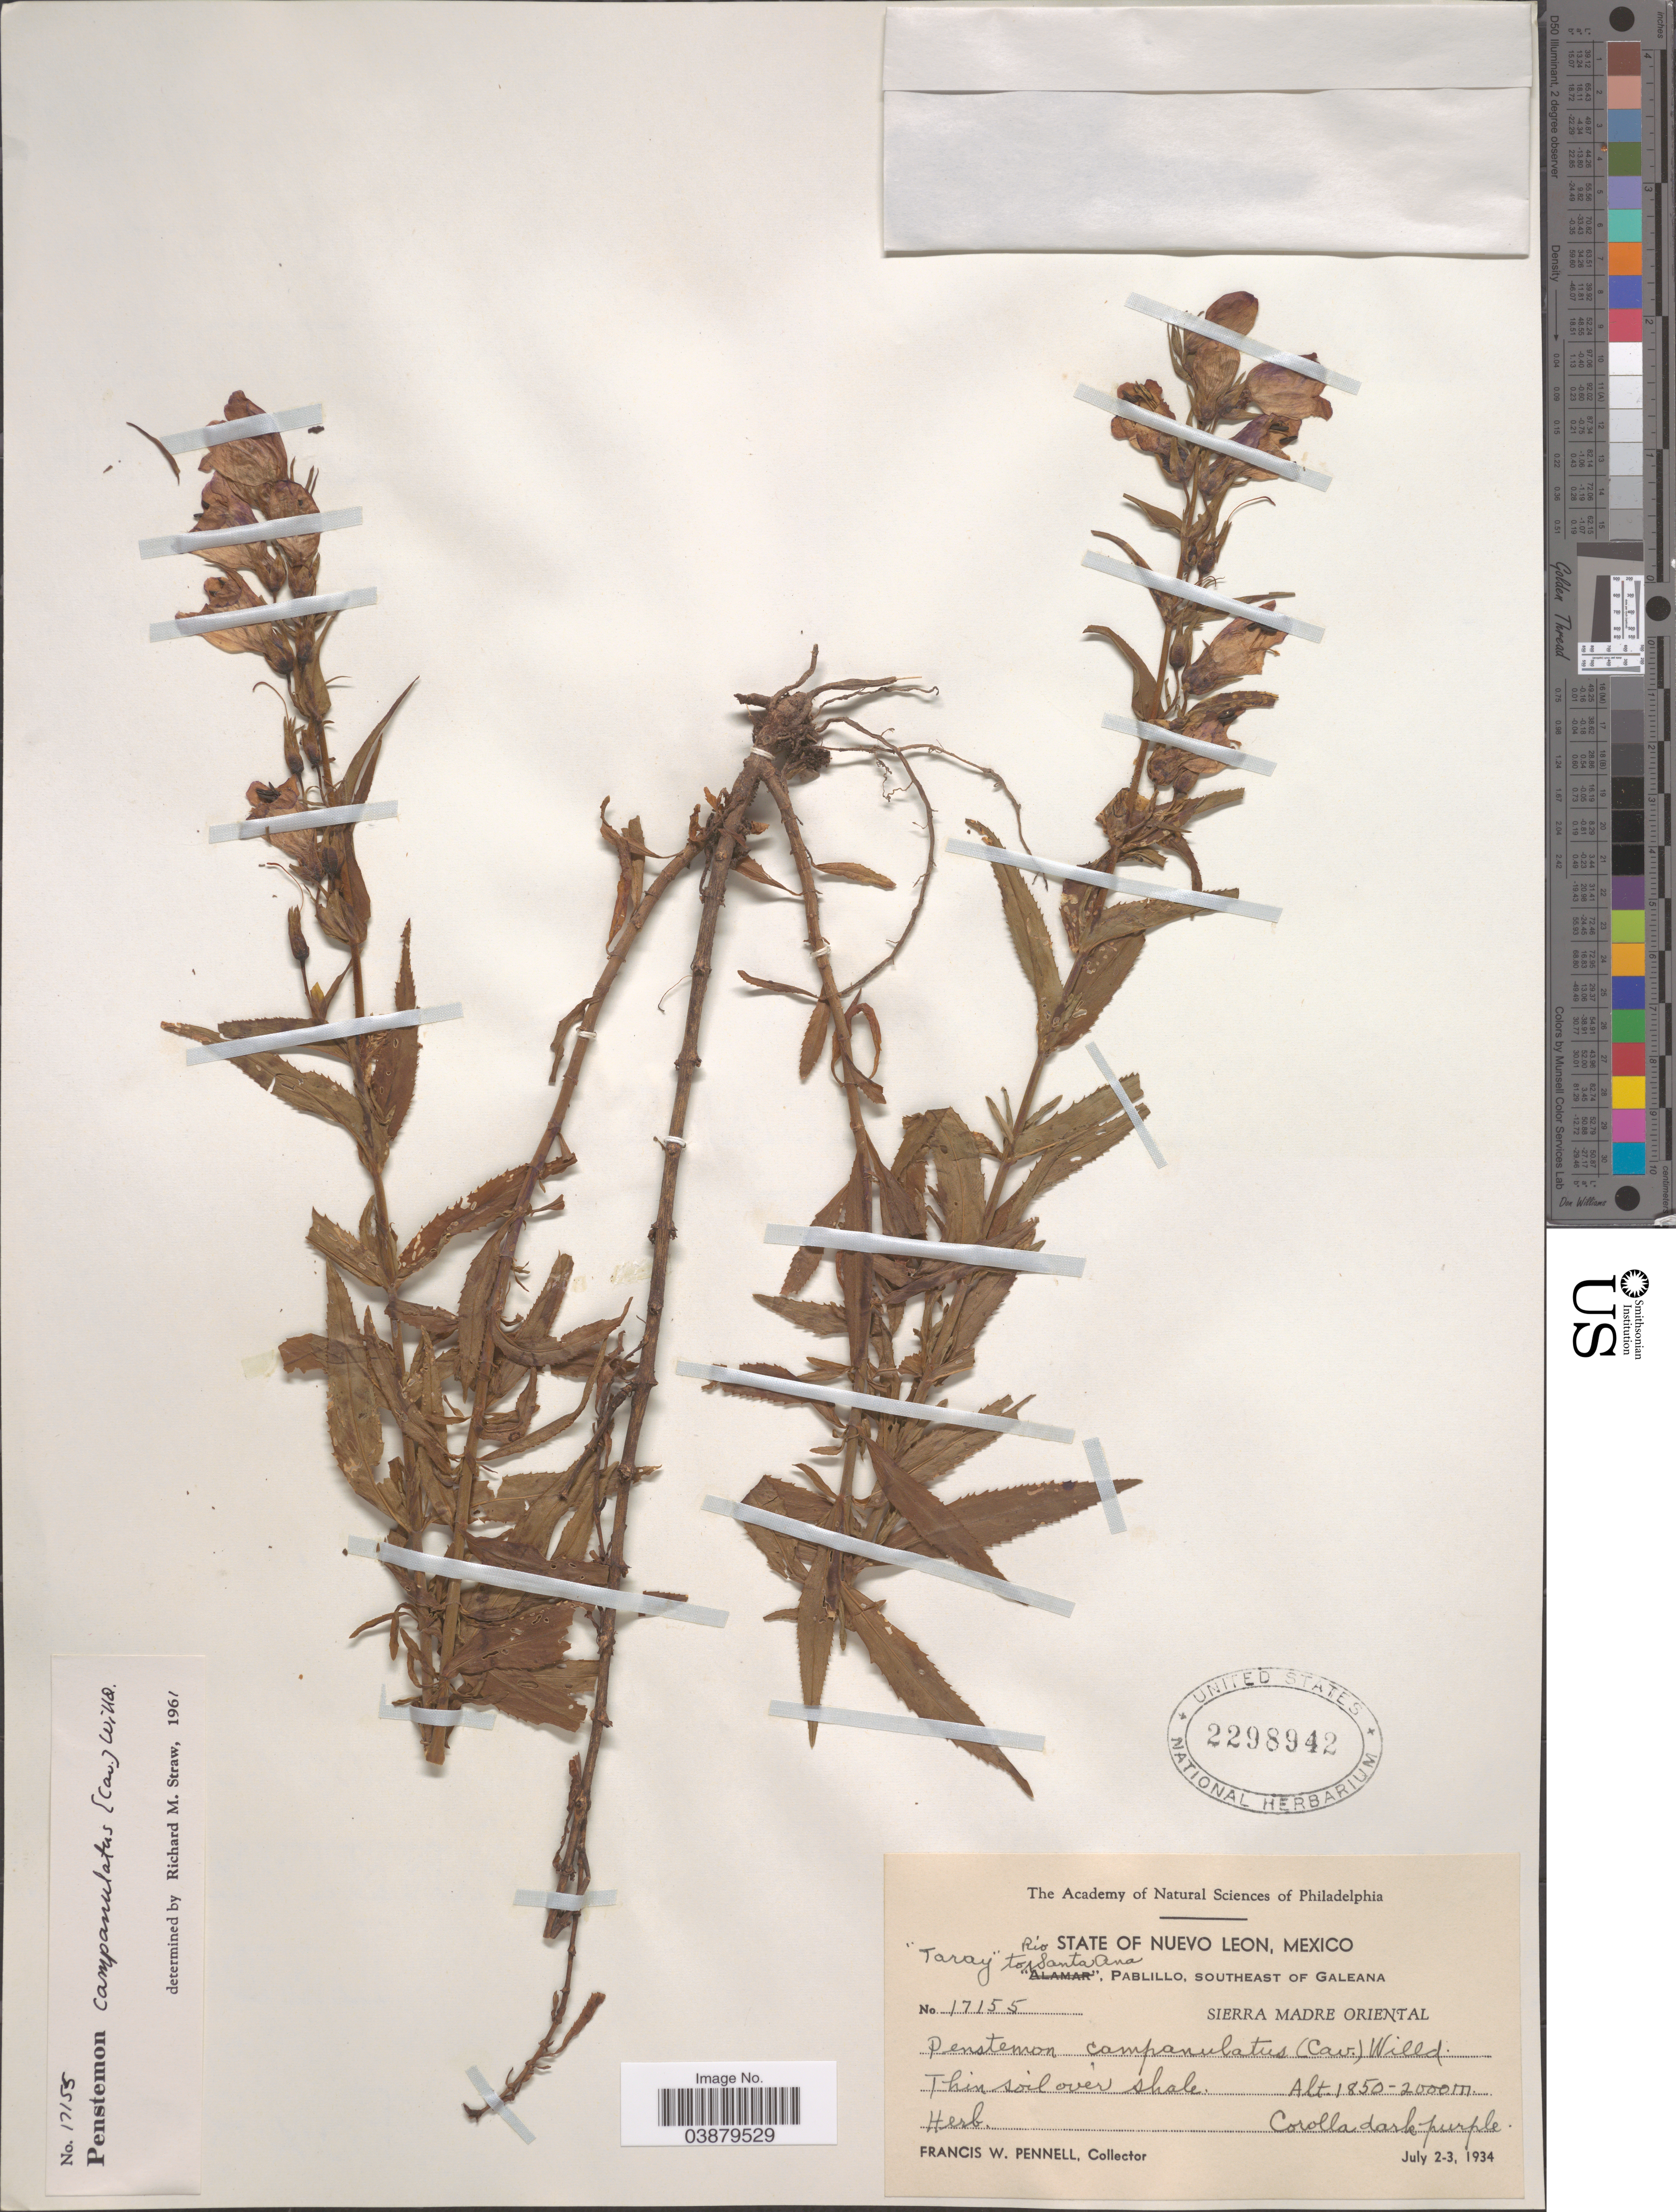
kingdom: Plantae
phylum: Tracheophyta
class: Magnoliopsida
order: Lamiales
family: Plantaginaceae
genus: Penstemon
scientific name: Penstemon campanulatus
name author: (Cav.) Willd.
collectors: F. W. Pennell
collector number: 17155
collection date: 1934-07-02/1934-07-03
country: Mexico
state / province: Nuevo León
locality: Taray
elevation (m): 1850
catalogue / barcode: US 2298942